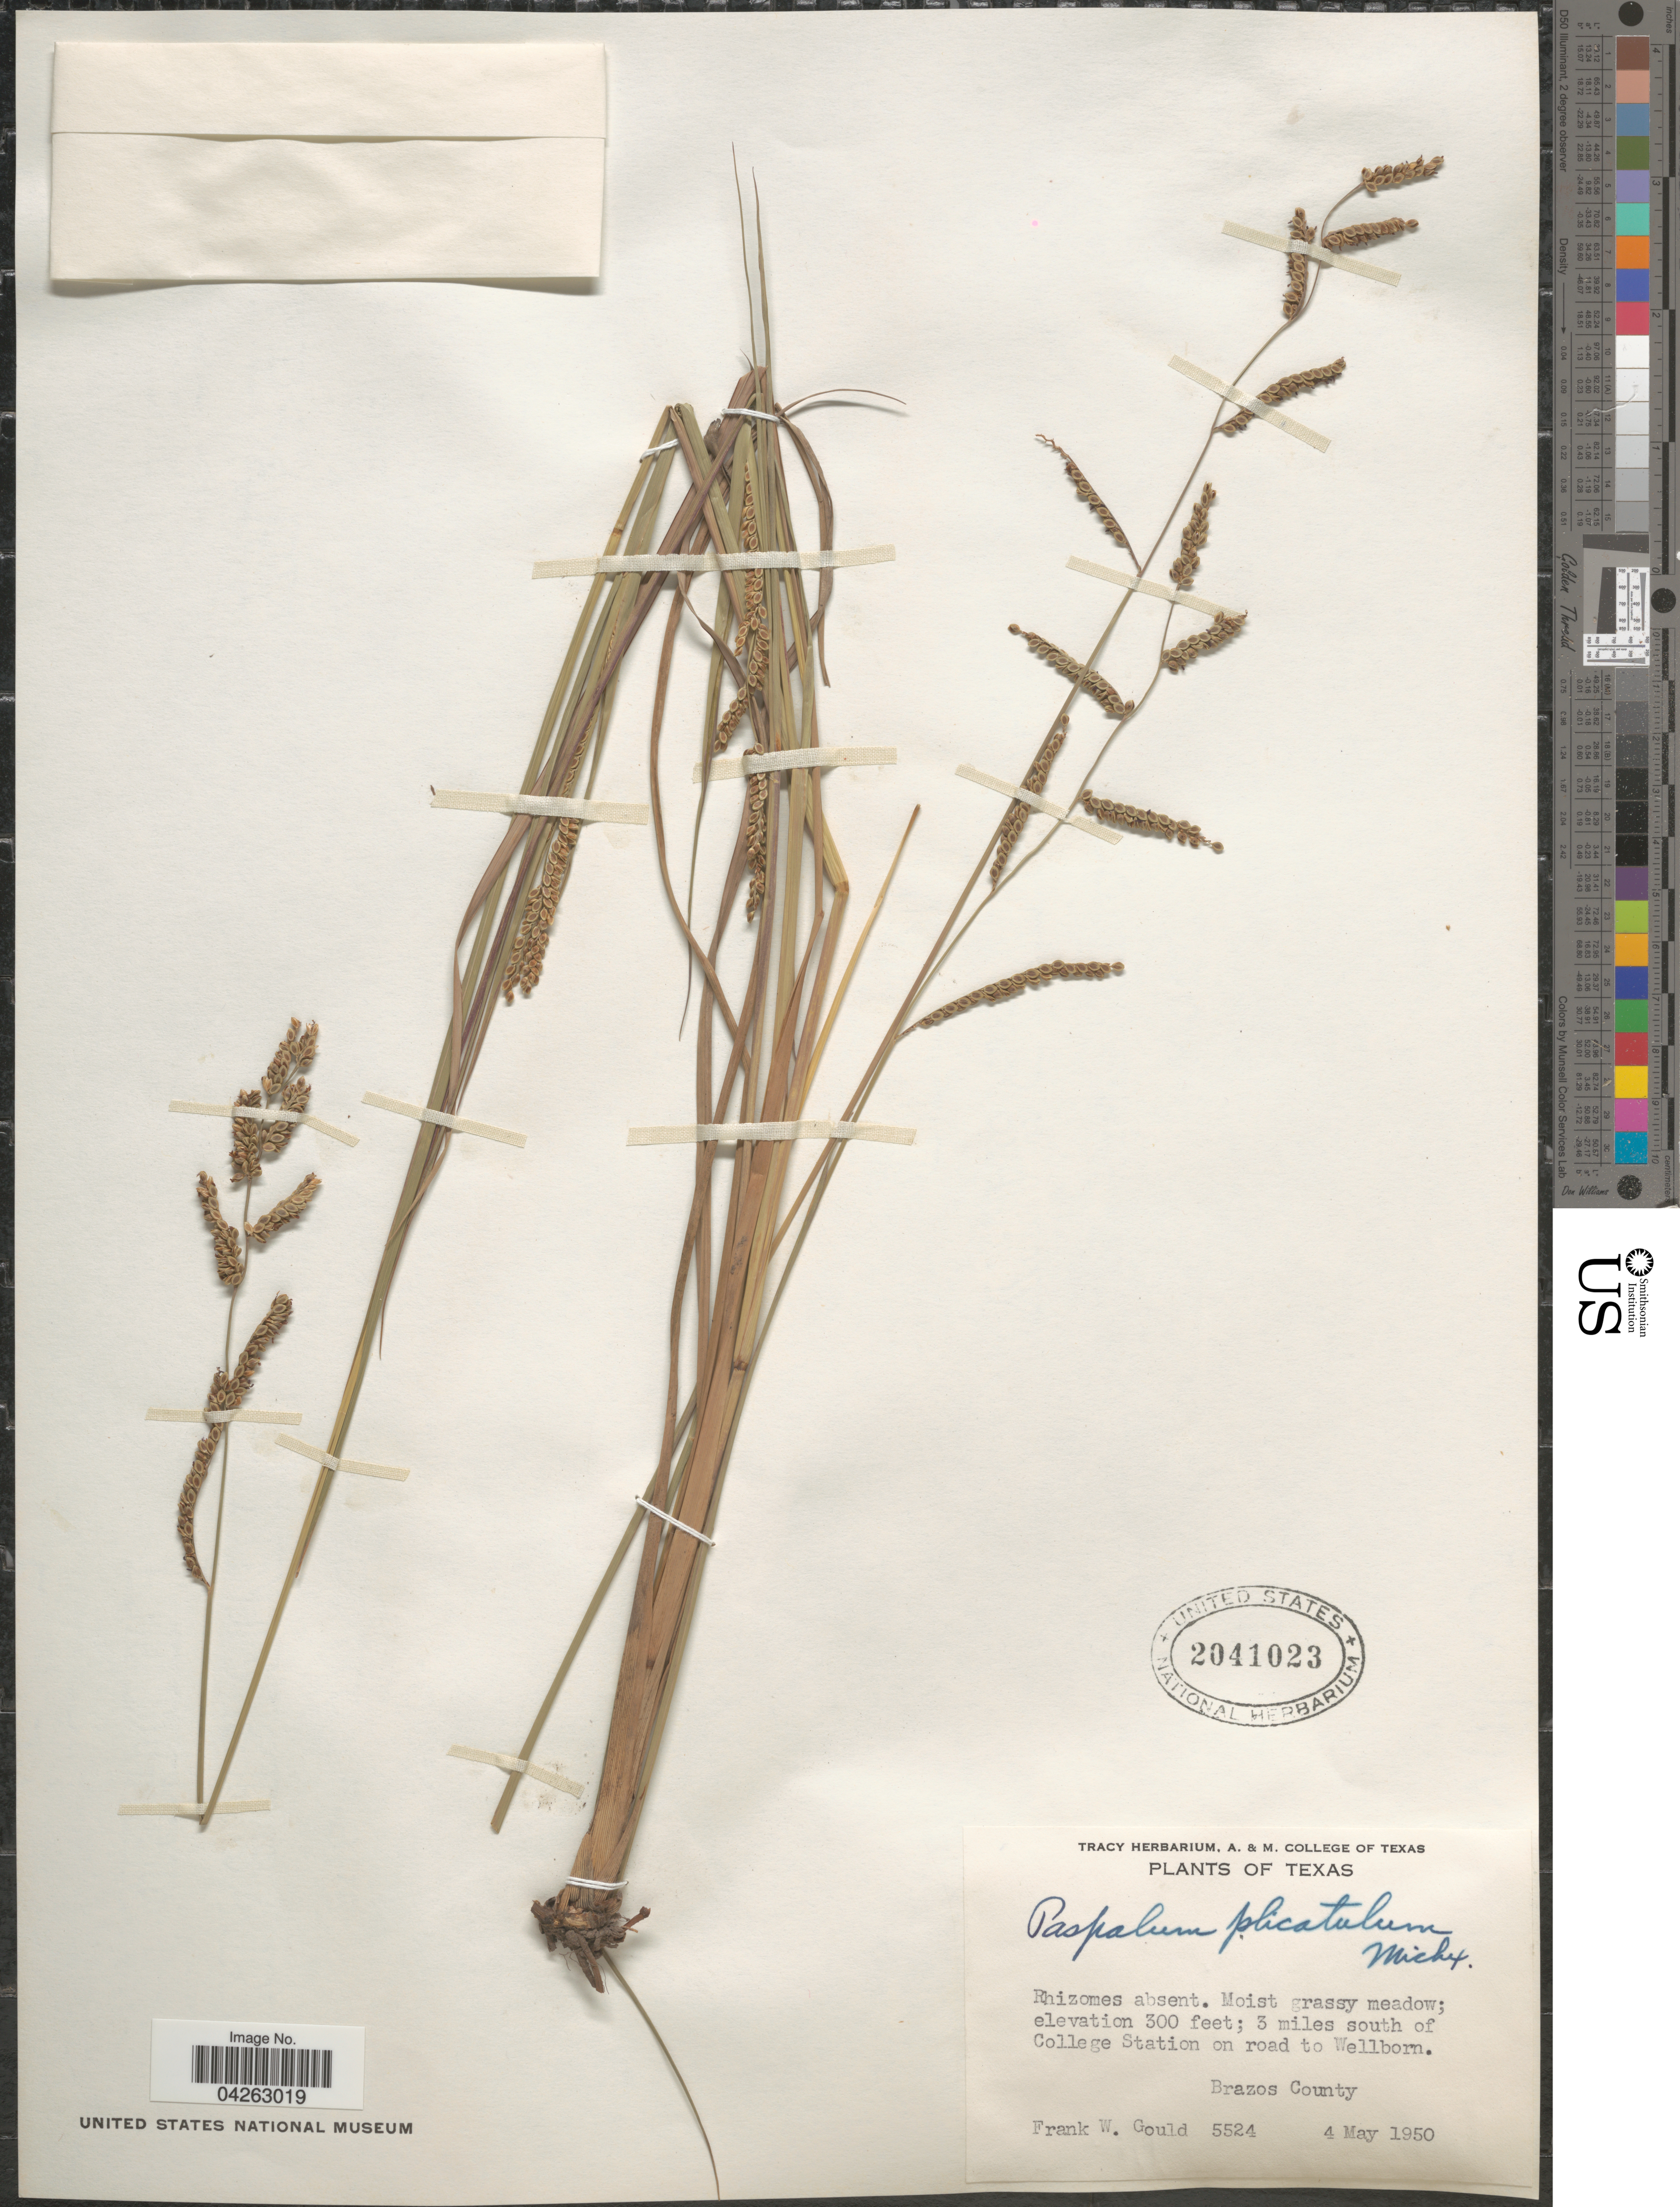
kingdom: Plantae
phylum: Tracheophyta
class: Liliopsida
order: Poales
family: Poaceae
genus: Paspalum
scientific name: Paspalum plicatulum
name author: Michx.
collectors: F. W. Gould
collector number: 5524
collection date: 1950-05-04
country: United States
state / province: Texas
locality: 3 miles south of College Station on road to wellborn, Brazos County.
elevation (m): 91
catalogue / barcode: US 2041023